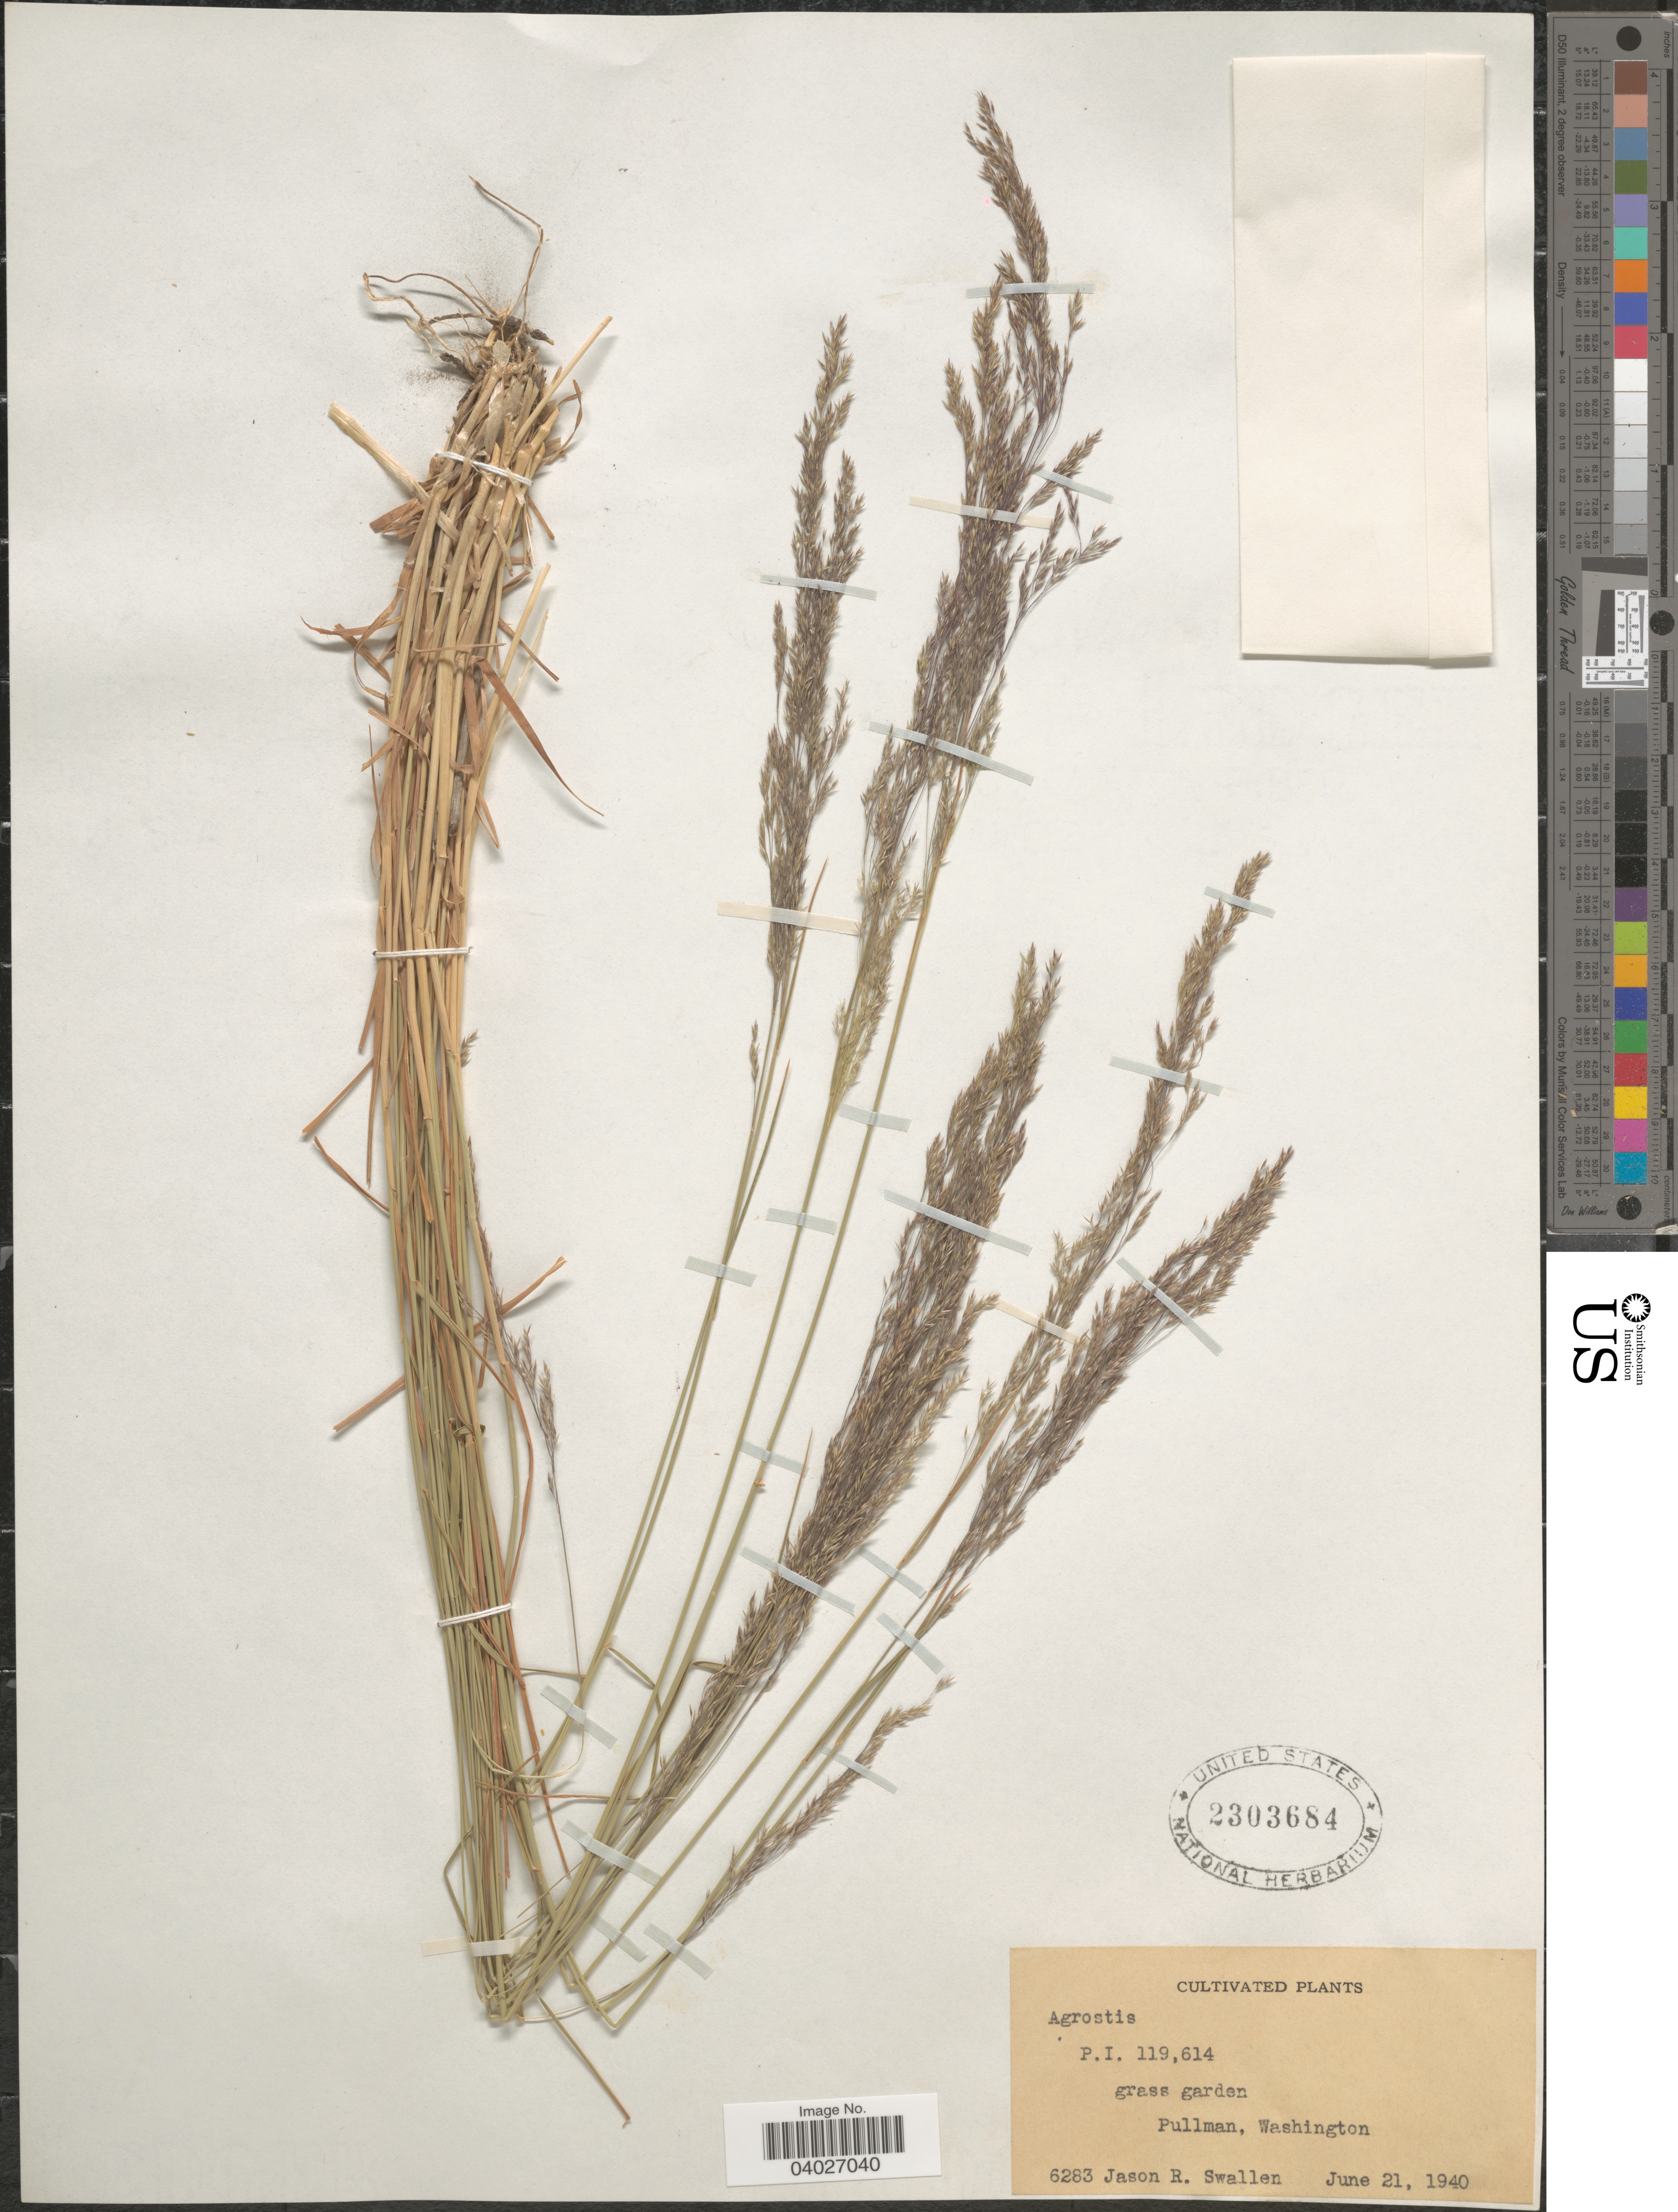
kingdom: Plantae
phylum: Tracheophyta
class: Liliopsida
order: Poales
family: Poaceae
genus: Agrostis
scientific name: Agrostis sp.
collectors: J. R. Swallen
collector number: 6283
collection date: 1940-06-21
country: United States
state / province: Washington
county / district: Whitman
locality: Grass garden. Pullman.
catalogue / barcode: US 2303684